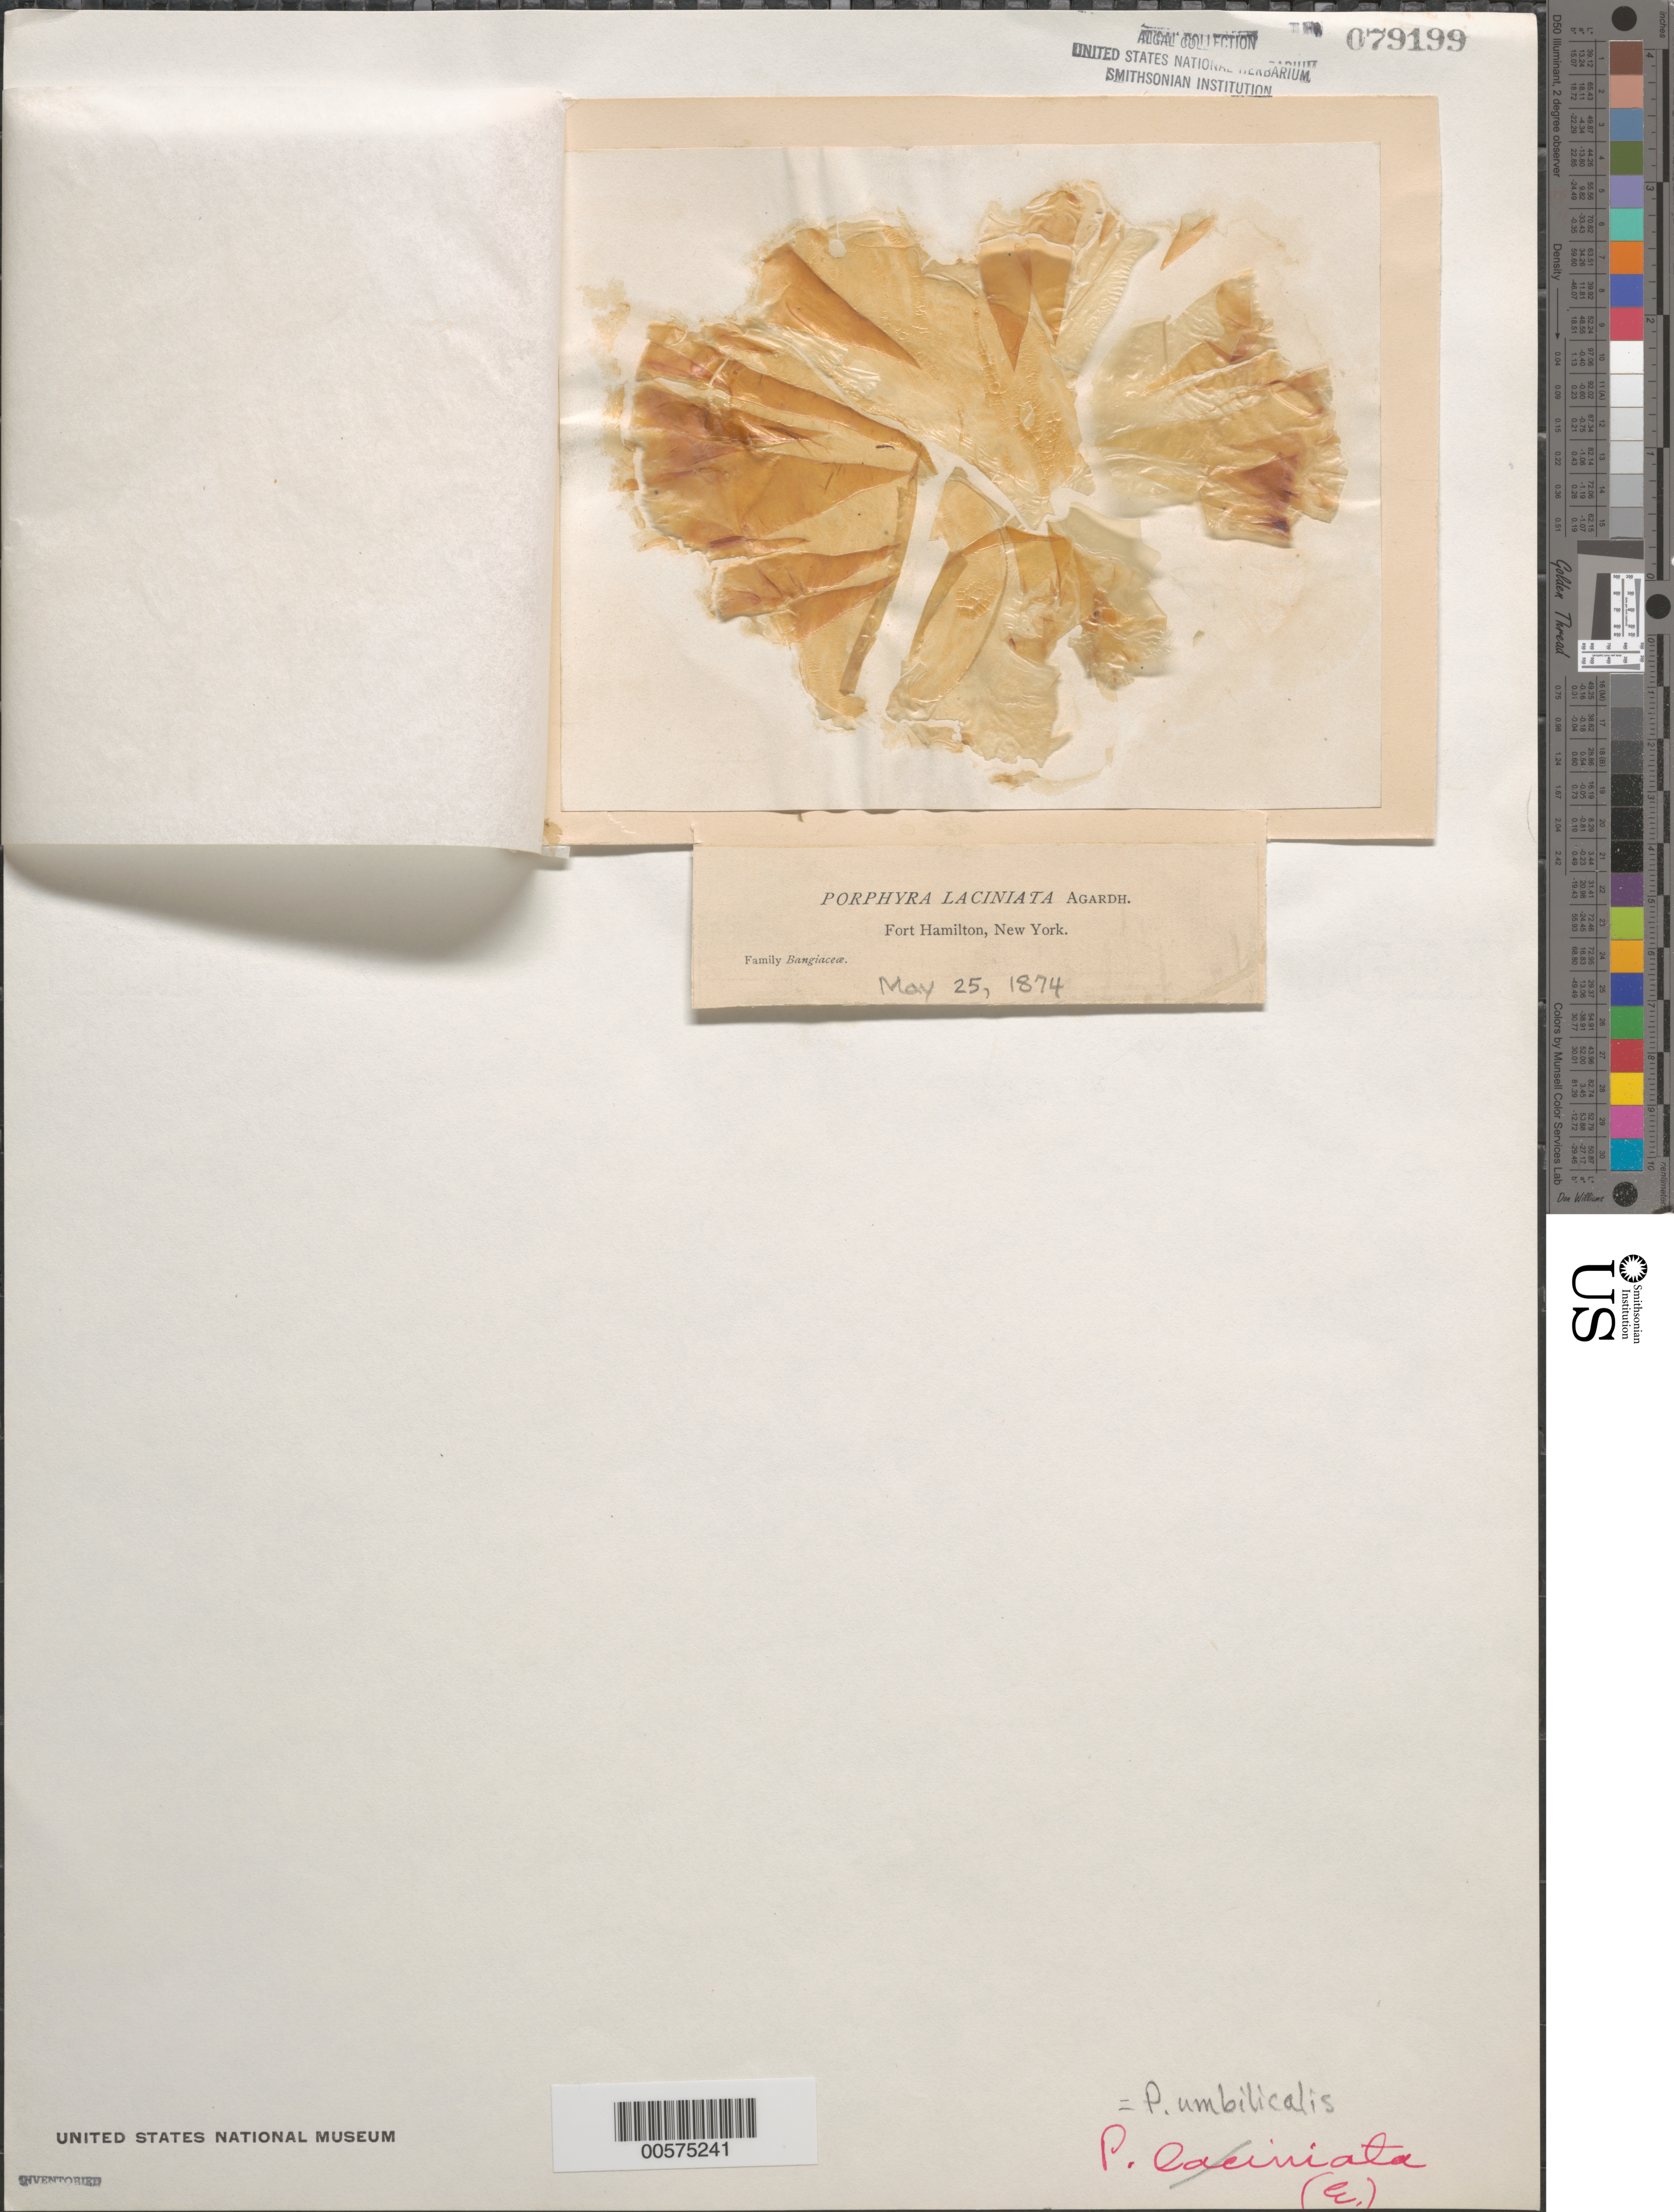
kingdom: Plantae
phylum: Rhodophyta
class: Bangiophyceae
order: Bangiales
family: Bangiaceae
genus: Porphyra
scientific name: Porphyra umbilicalis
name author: Kütz.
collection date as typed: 25 May 1874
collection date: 1874-05-25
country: United States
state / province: New York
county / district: Kings County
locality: Fort Hamilton, Brooklyn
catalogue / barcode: US 79199